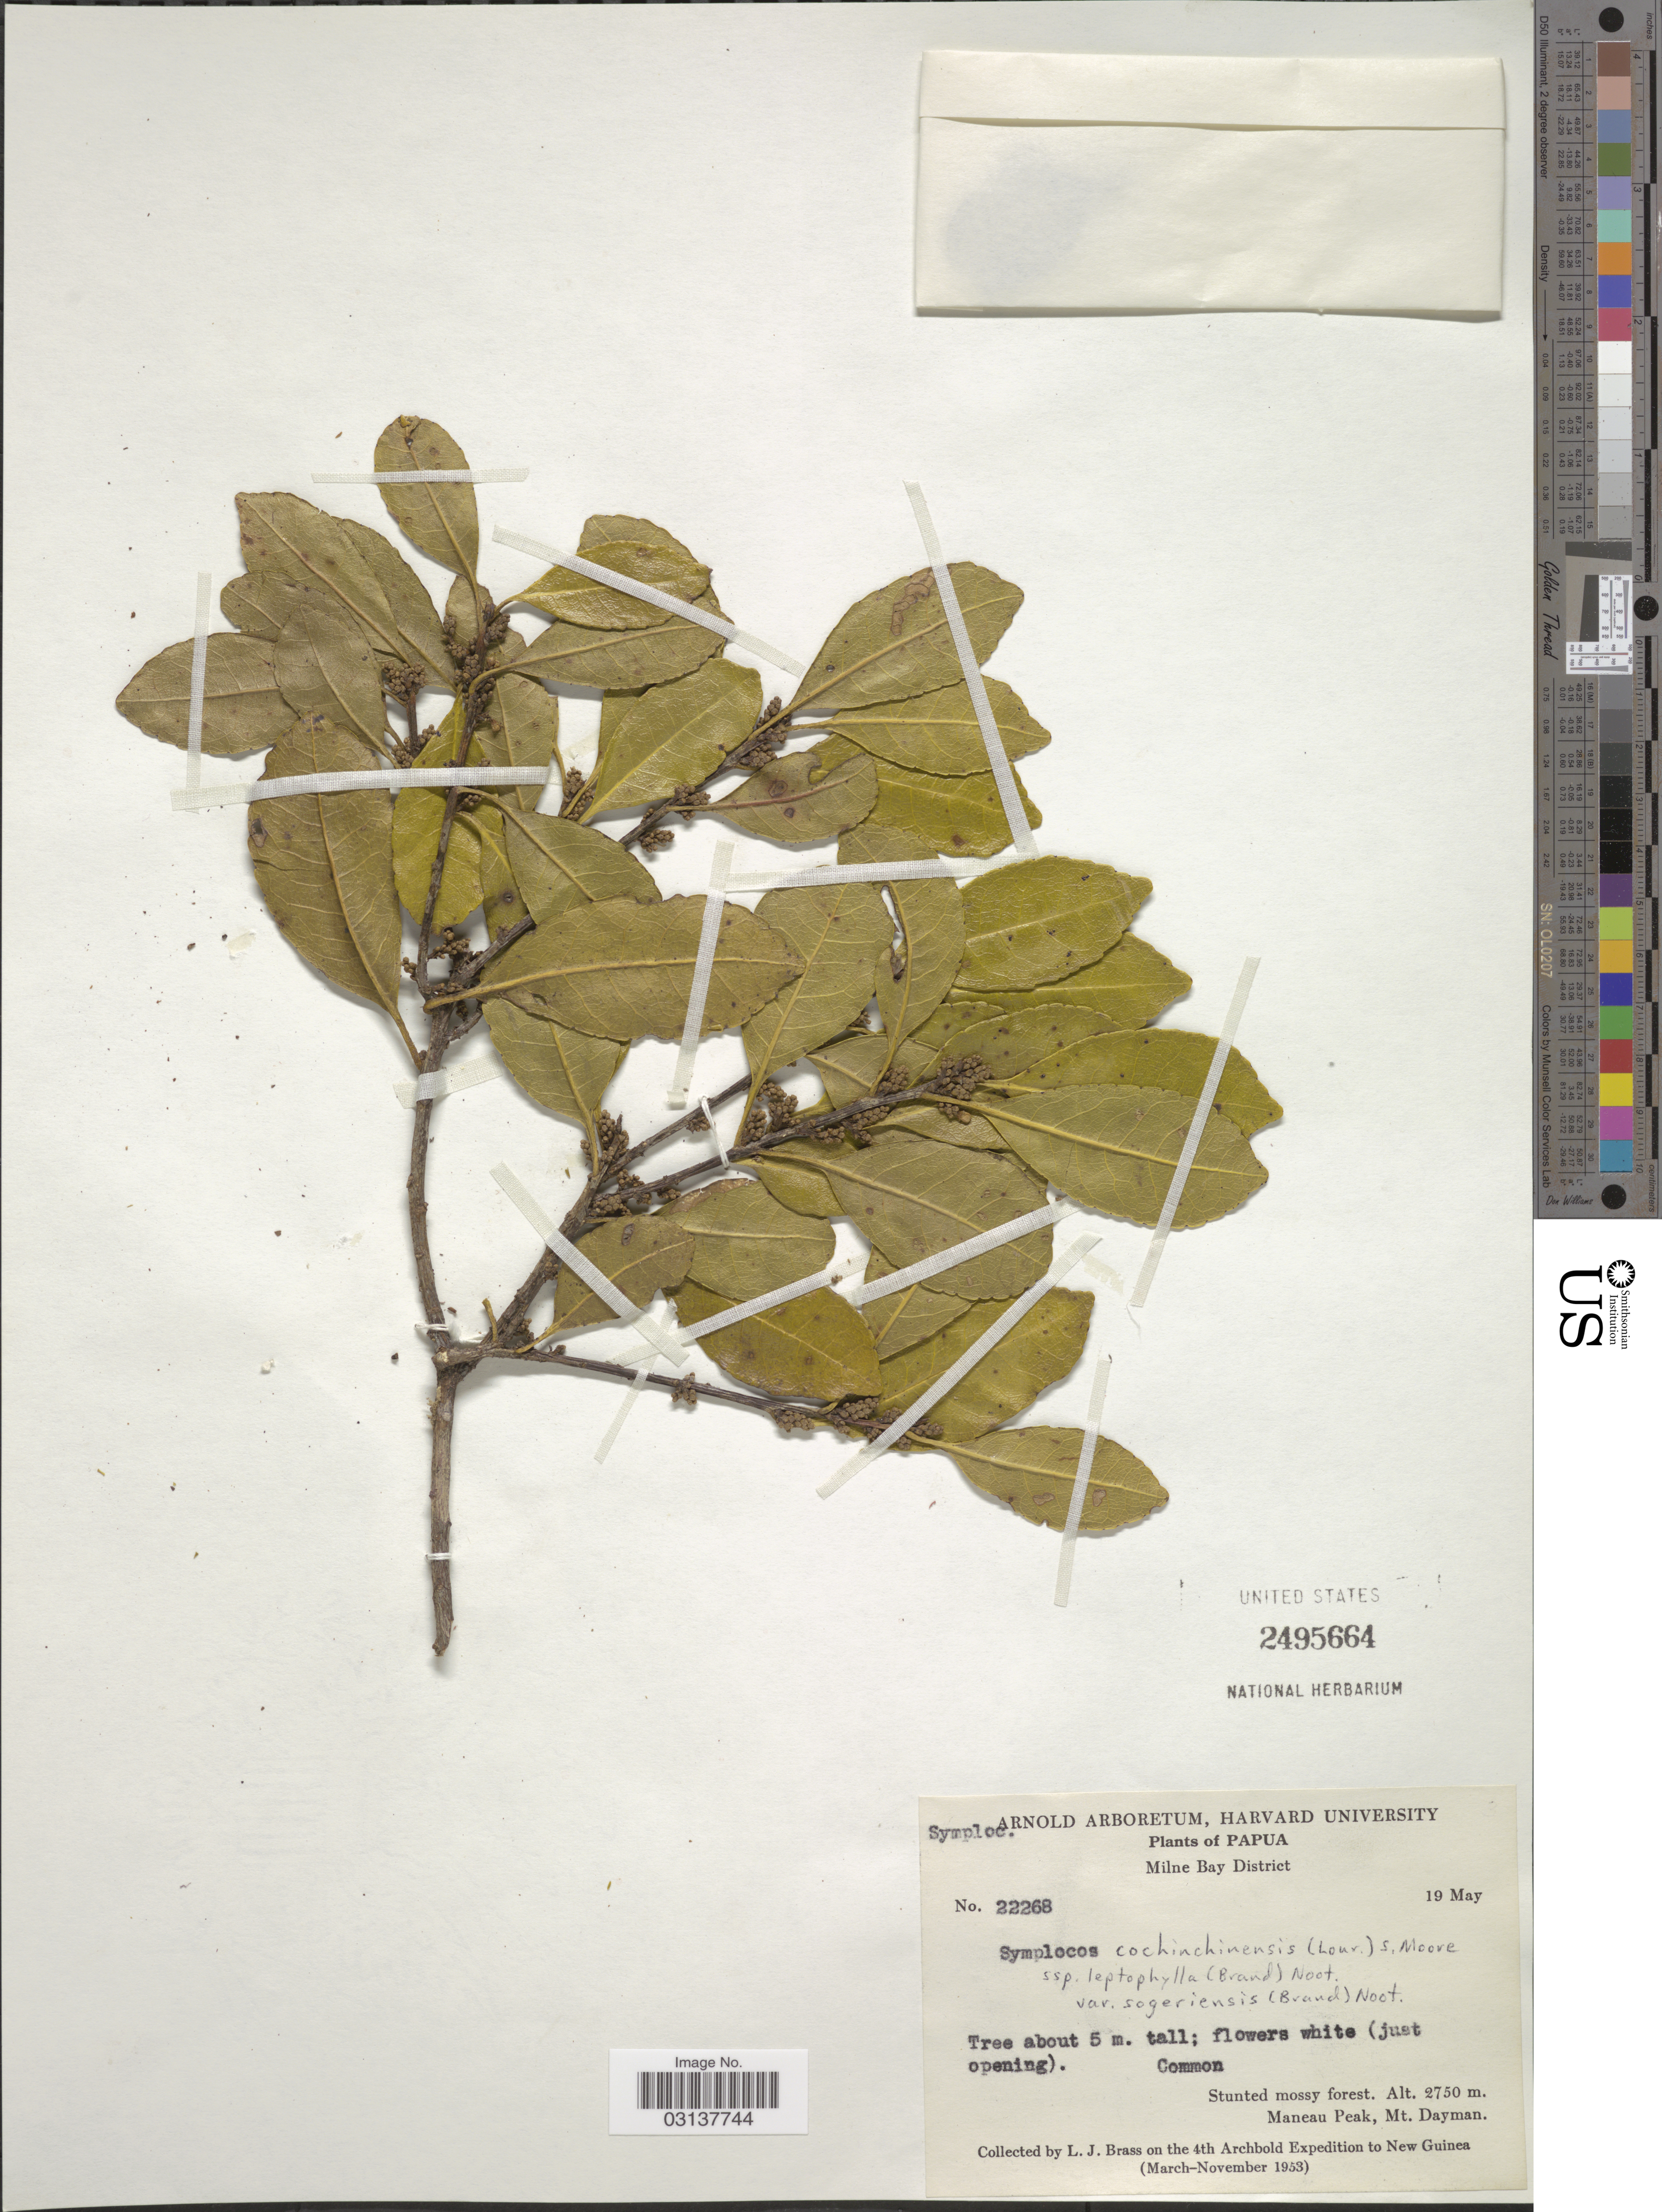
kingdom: Plantae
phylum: Tracheophyta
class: Magnoliopsida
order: Ericales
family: Symplocaceae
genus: Symplocos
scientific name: Symplocos cochinchinensis var. sogeriensis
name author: (Brand) Noot.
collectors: L. J. Brass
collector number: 22268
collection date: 1953-05-19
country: Papua New Guinea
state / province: Milne Bay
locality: Papua, Milne Bay District, Stunted mossy forest, Maneau Peak.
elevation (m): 2750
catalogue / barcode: US 2495664